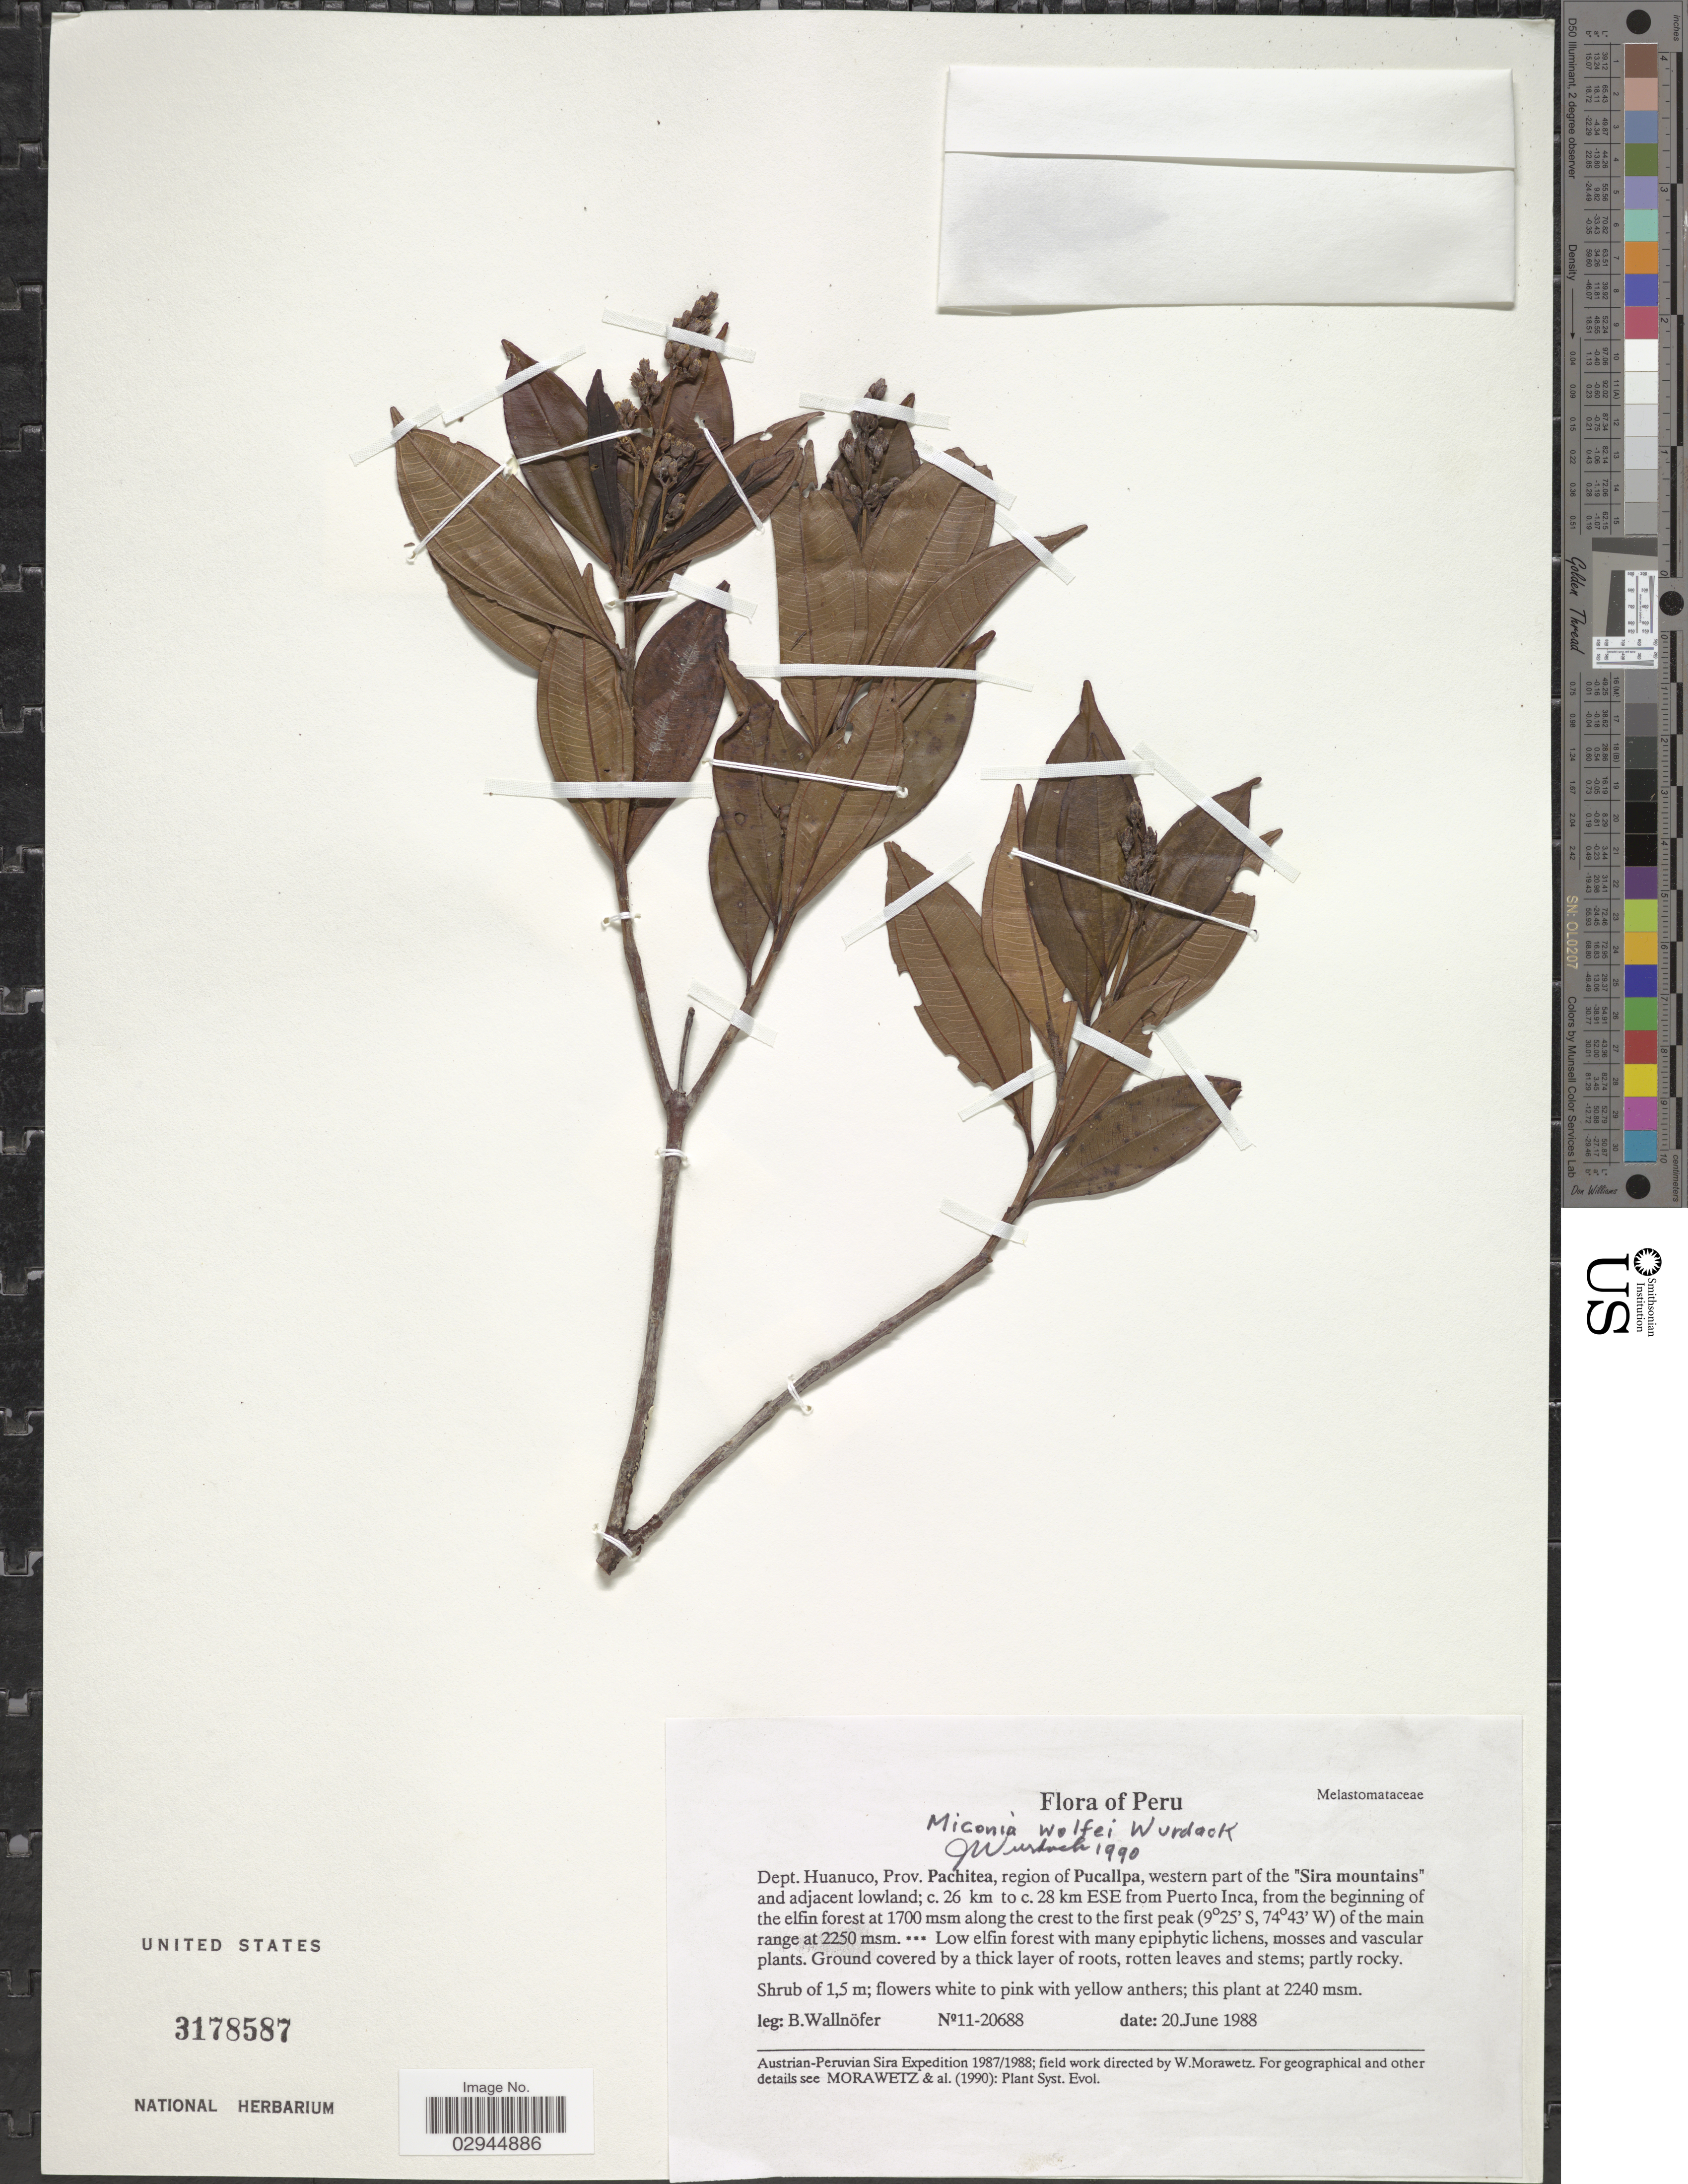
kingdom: Plantae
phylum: Tracheophyta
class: Magnoliopsida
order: Myrtales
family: Melastomataceae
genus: Miconia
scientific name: Miconia wolfei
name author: Wurdack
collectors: B. Wallnöfer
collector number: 11-20688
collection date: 1988-06-20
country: Peru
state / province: Huánuco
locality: Dept. Huanuco, Prov. Pachitea, region of Pucallpa, western part of the "Sira mountains" and adjacent lowland; c. 26 km to c. 28 km ESE of Puerto Inca, from the beginning of the elfin forest along the crest to the first peak of the main range.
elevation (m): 2240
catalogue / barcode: US 3178587